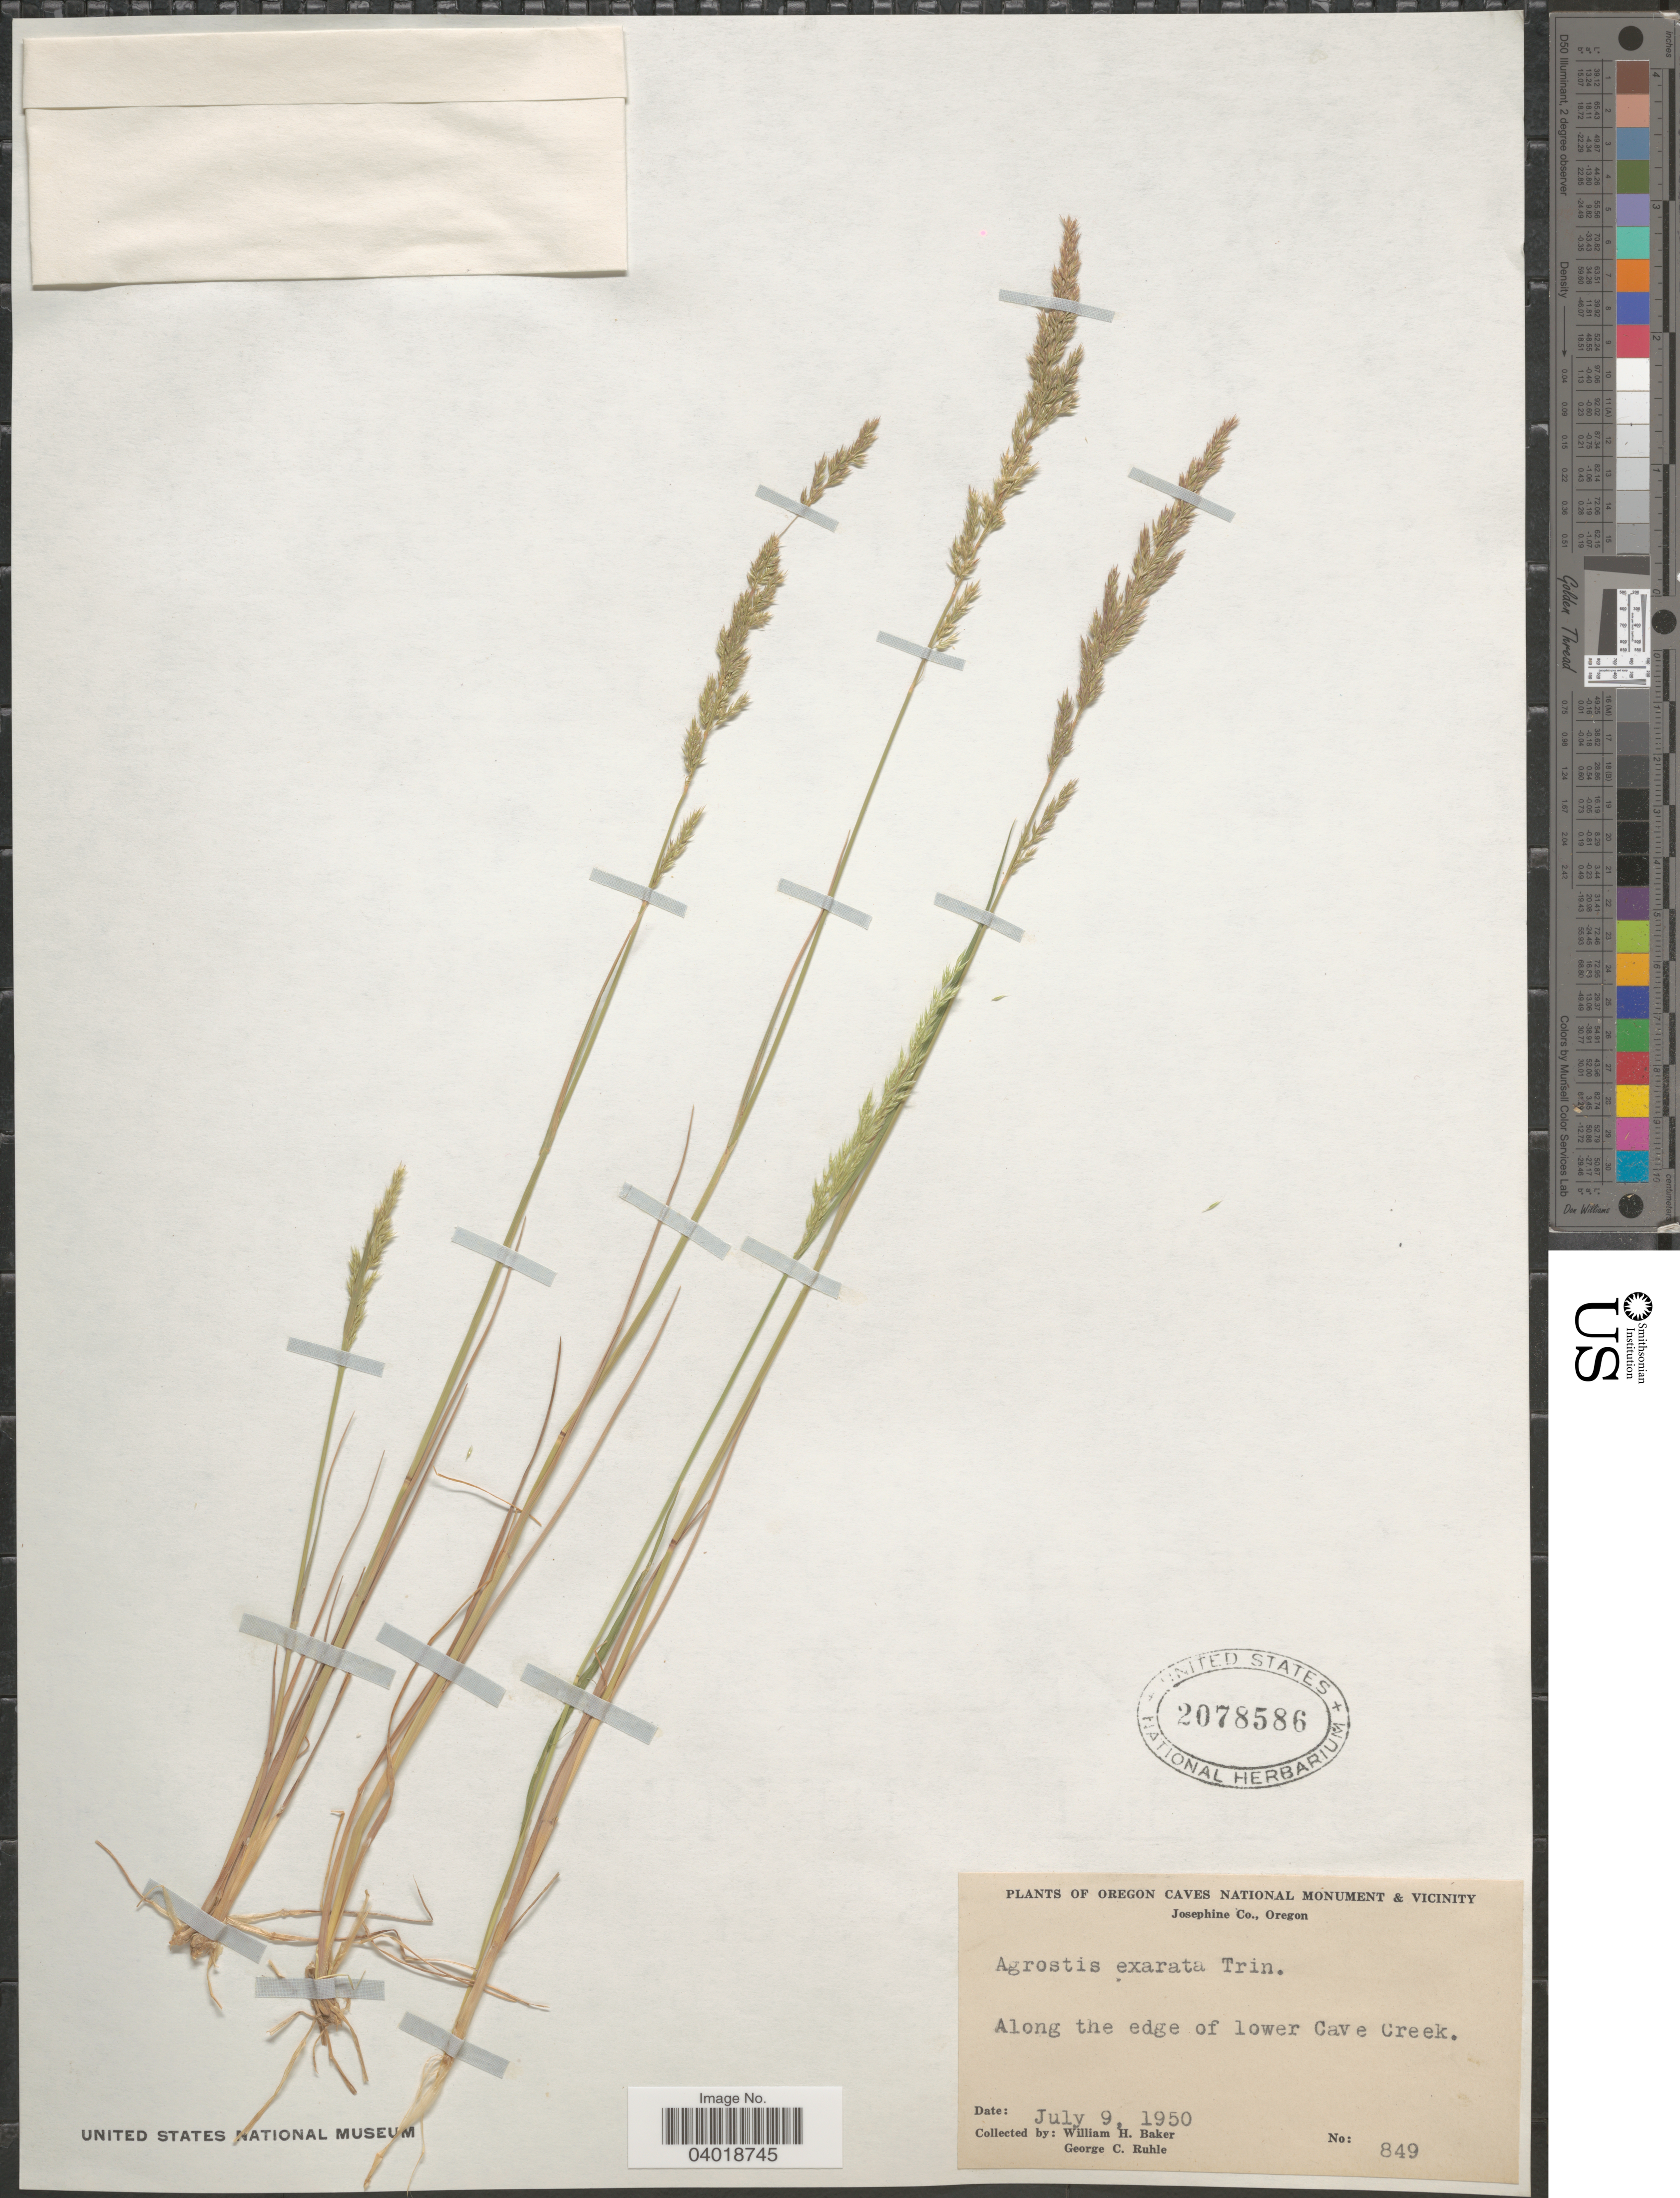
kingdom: Plantae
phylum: Tracheophyta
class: Liliopsida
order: Poales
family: Poaceae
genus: Agrostis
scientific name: Agrostis exarata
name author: Trin.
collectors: W. H. Baker & G. Ruhle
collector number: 849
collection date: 1950-07-09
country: United States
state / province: Oregon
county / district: Josephine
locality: Oregon Caves National Monument & Vicinity. Josephine Co. Along the edge of lower Cave Creek.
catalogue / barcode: US 2078586